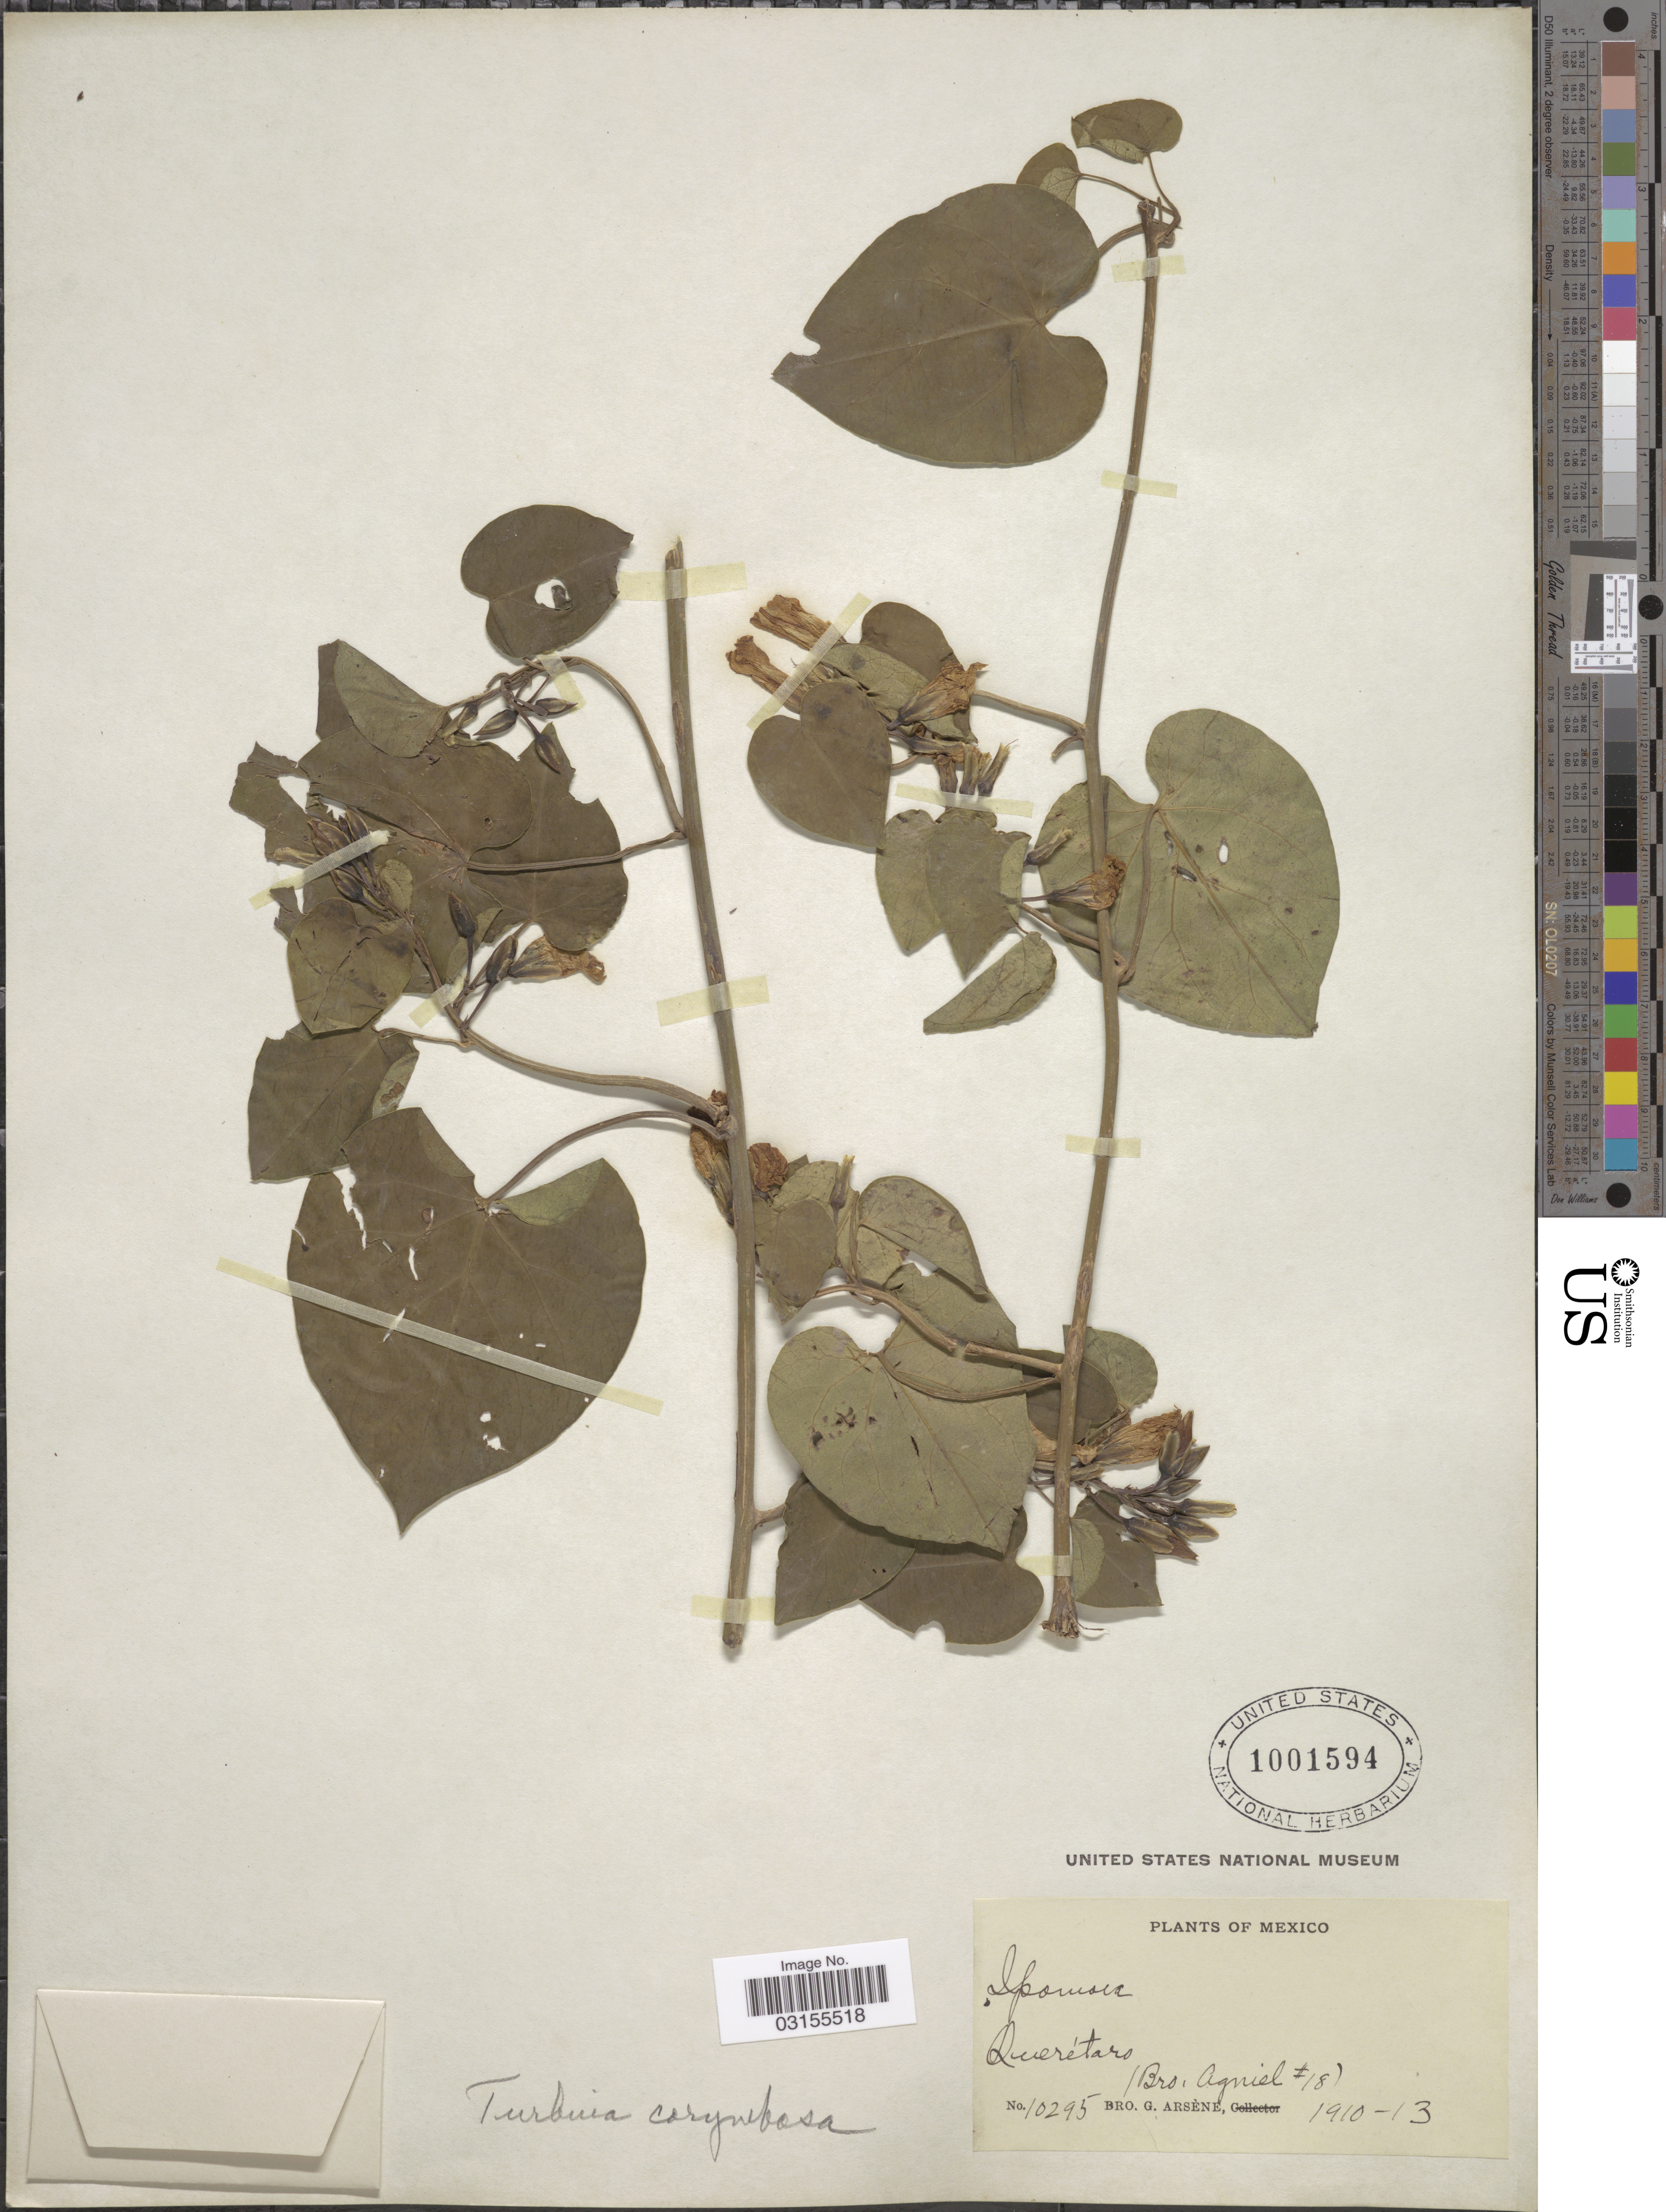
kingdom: Plantae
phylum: Tracheophyta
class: Magnoliopsida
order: Solanales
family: Convolvulaceae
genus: Turbina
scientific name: Turbina corymbosa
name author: (L.) Raf.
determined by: Strong, Mark T., (BOT), Smithsonian Institution - National Museum of Natural History (UNITED STATES)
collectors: Bro. Agniel & Bro. G. Arsène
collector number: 10295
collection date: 1910/1913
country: Mexico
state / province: Querétaro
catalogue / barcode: US 1001594